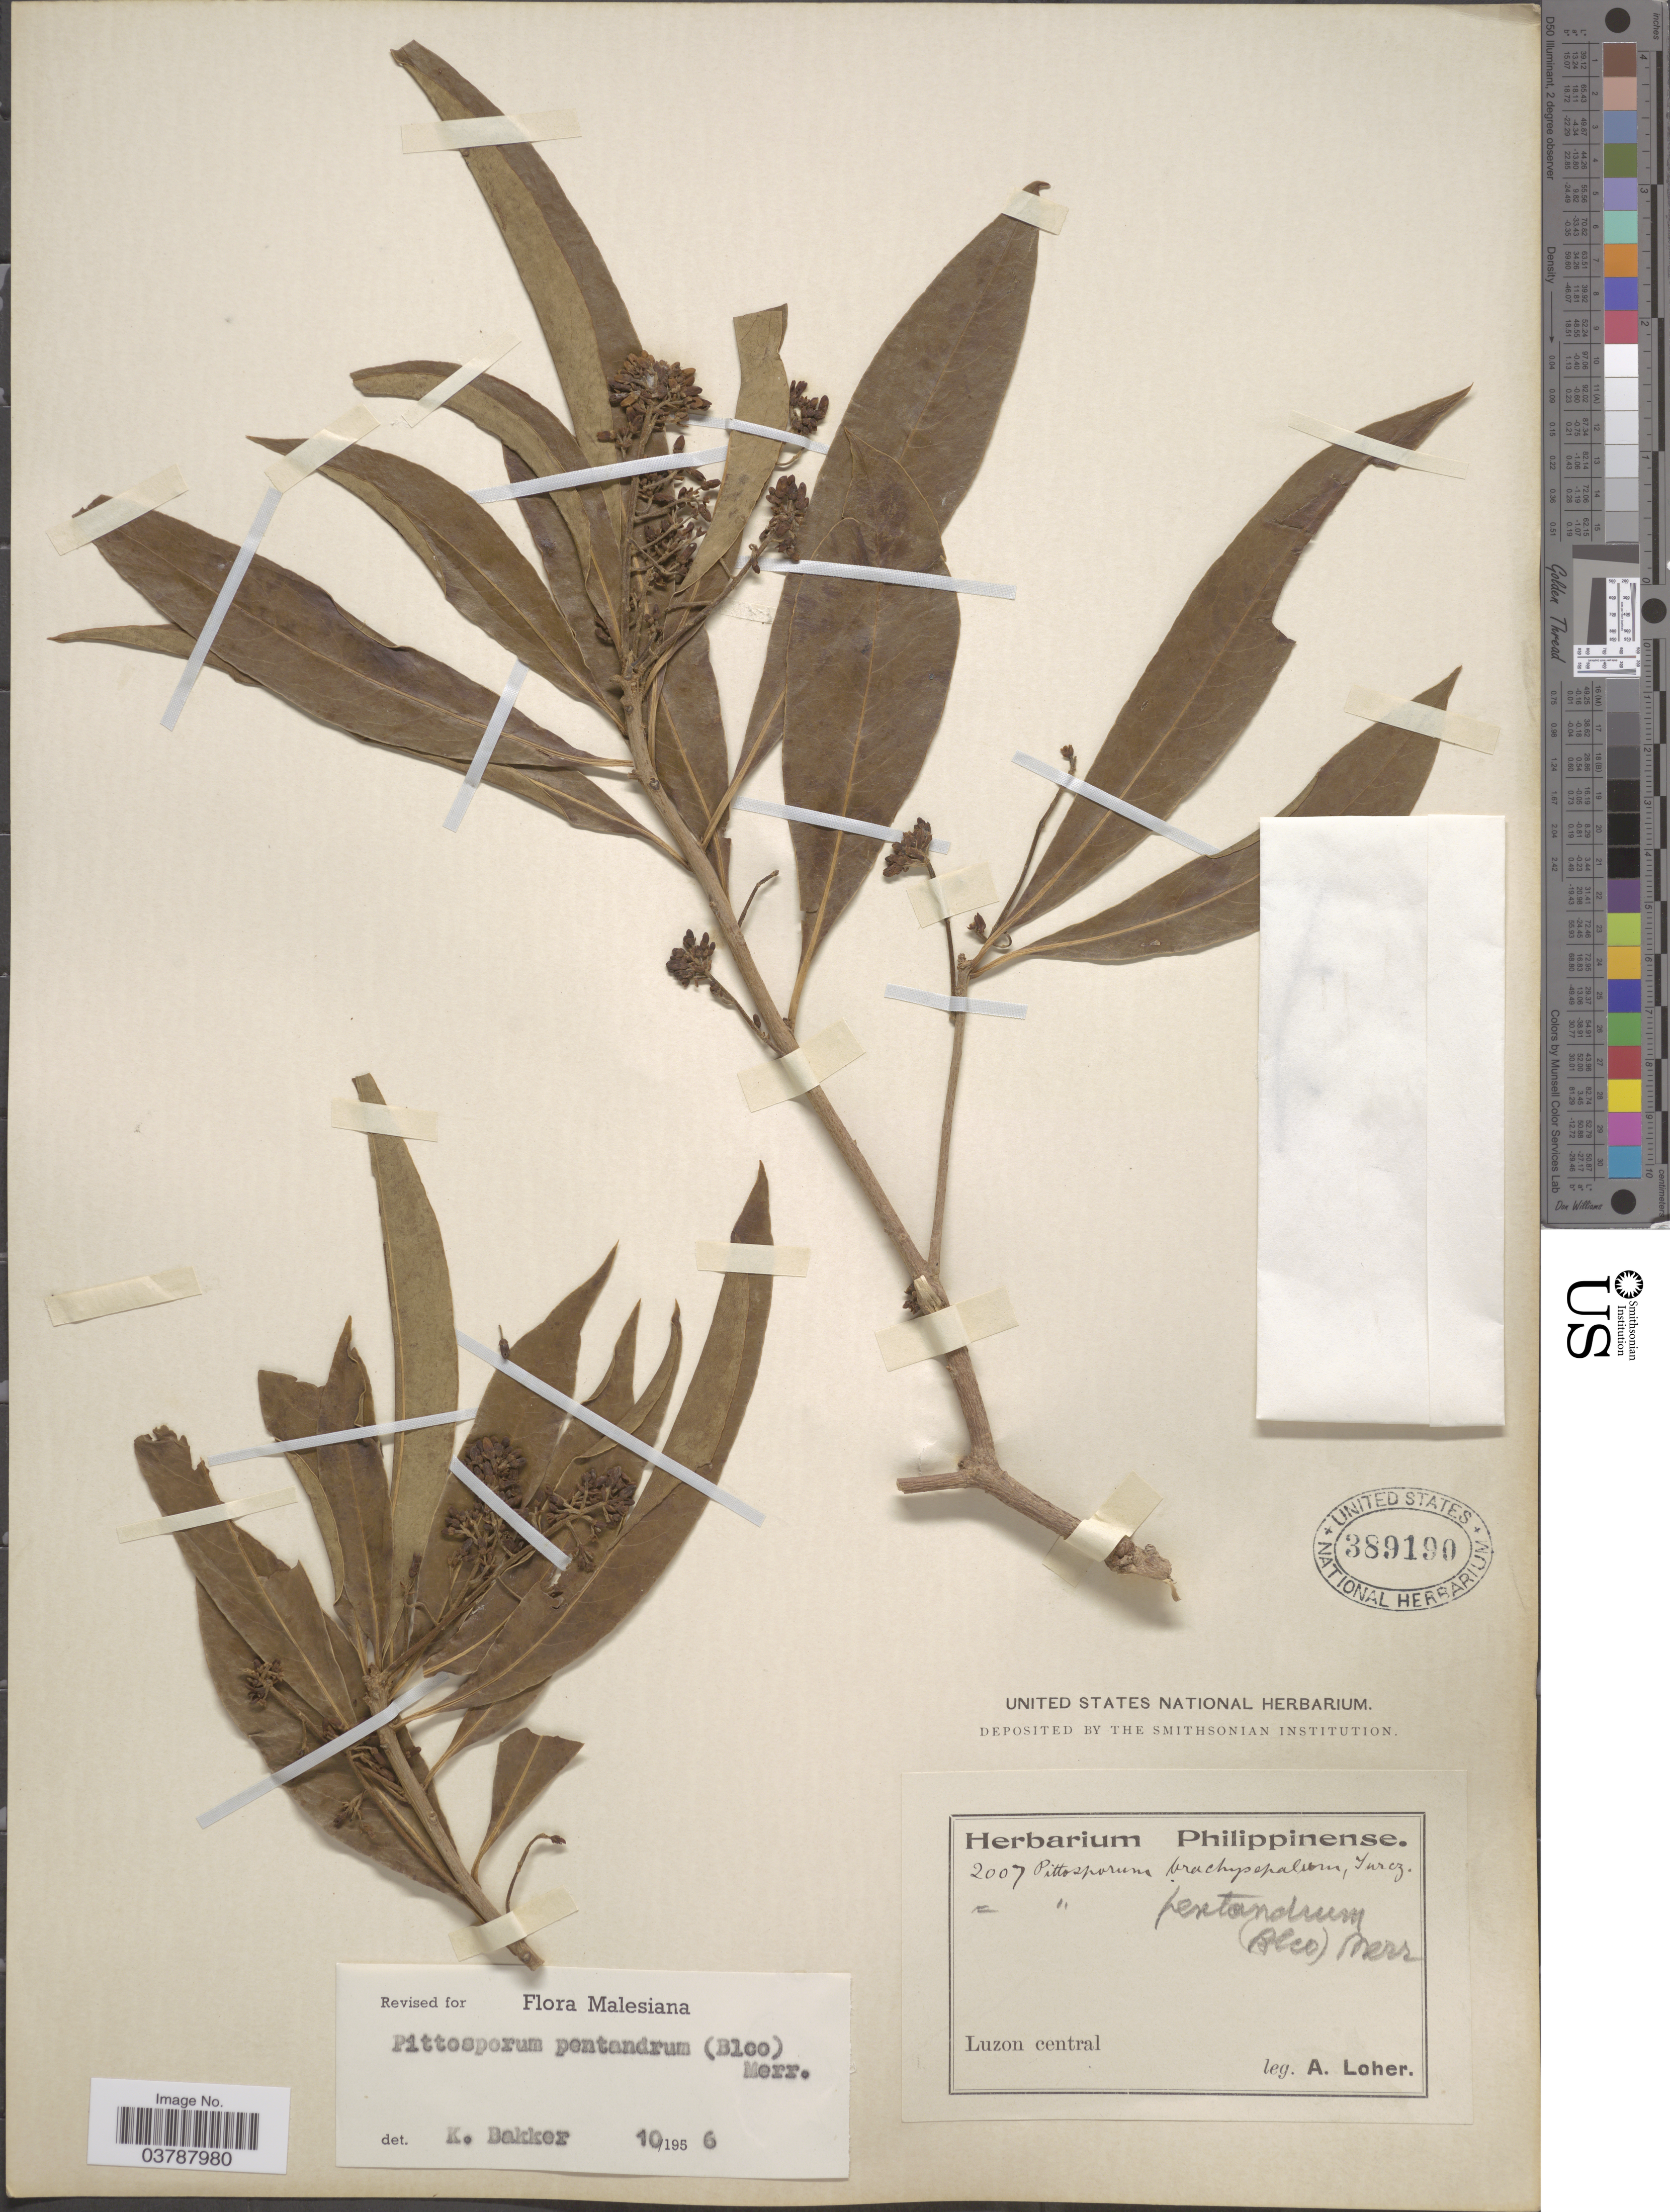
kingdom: Plantae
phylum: Tracheophyta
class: Magnoliopsida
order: Apiales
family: Pittosporaceae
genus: Pittosporum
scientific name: Pittosporum pentandrum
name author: (Blanco) Merr.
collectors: A. Loher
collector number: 2007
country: Philippines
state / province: Central Luzon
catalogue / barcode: US 389190